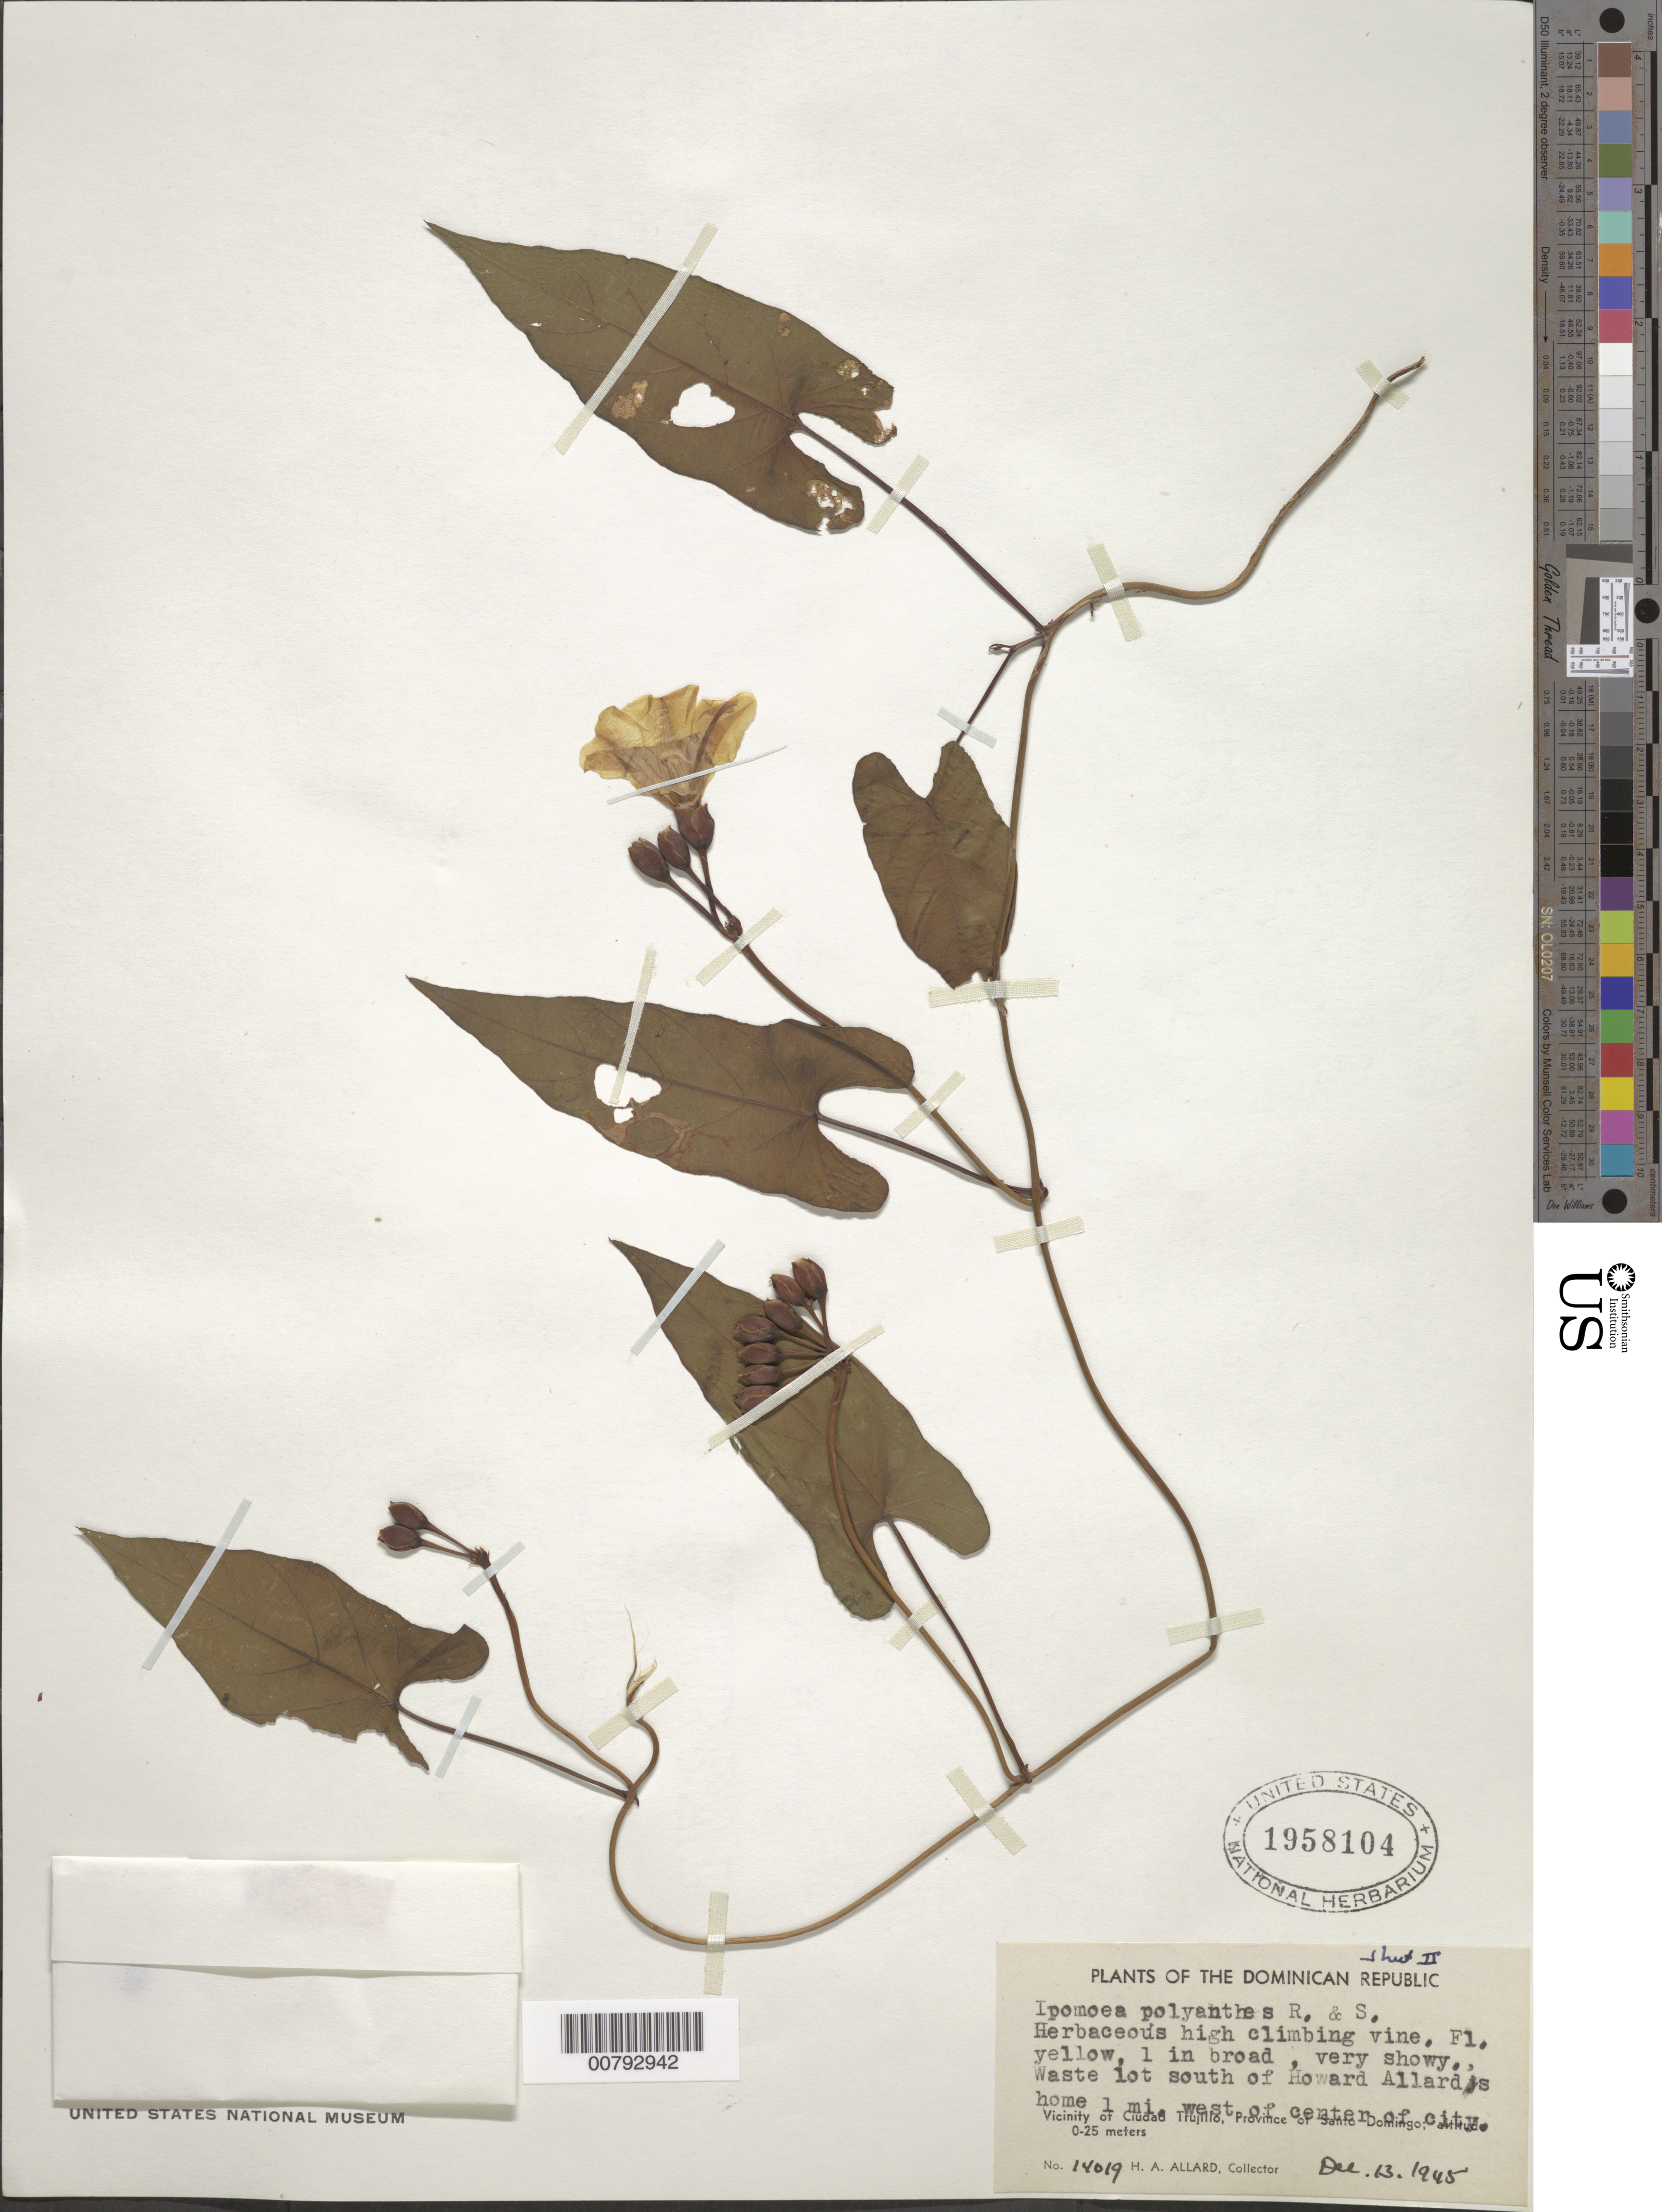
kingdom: Plantae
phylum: Tracheophyta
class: Magnoliopsida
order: Solanales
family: Convolvulaceae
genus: Camonea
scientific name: Camonea umbellata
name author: (L.) A. R. Simões & Staples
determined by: Strong, Mark T., (BOT), Smithsonian Institution - National Museum of Natural History (UNITED STATES)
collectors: H. A. Allard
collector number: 14019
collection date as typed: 13 Dec 1945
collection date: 1945-12-13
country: Dominican Republic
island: Hispaniola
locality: Province of Santo Domingo, vicinity of Ciudad Trujillo, south of Howard Allard's home 1 mile w of center of city.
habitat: Waste lot.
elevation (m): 0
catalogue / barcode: US 1958104